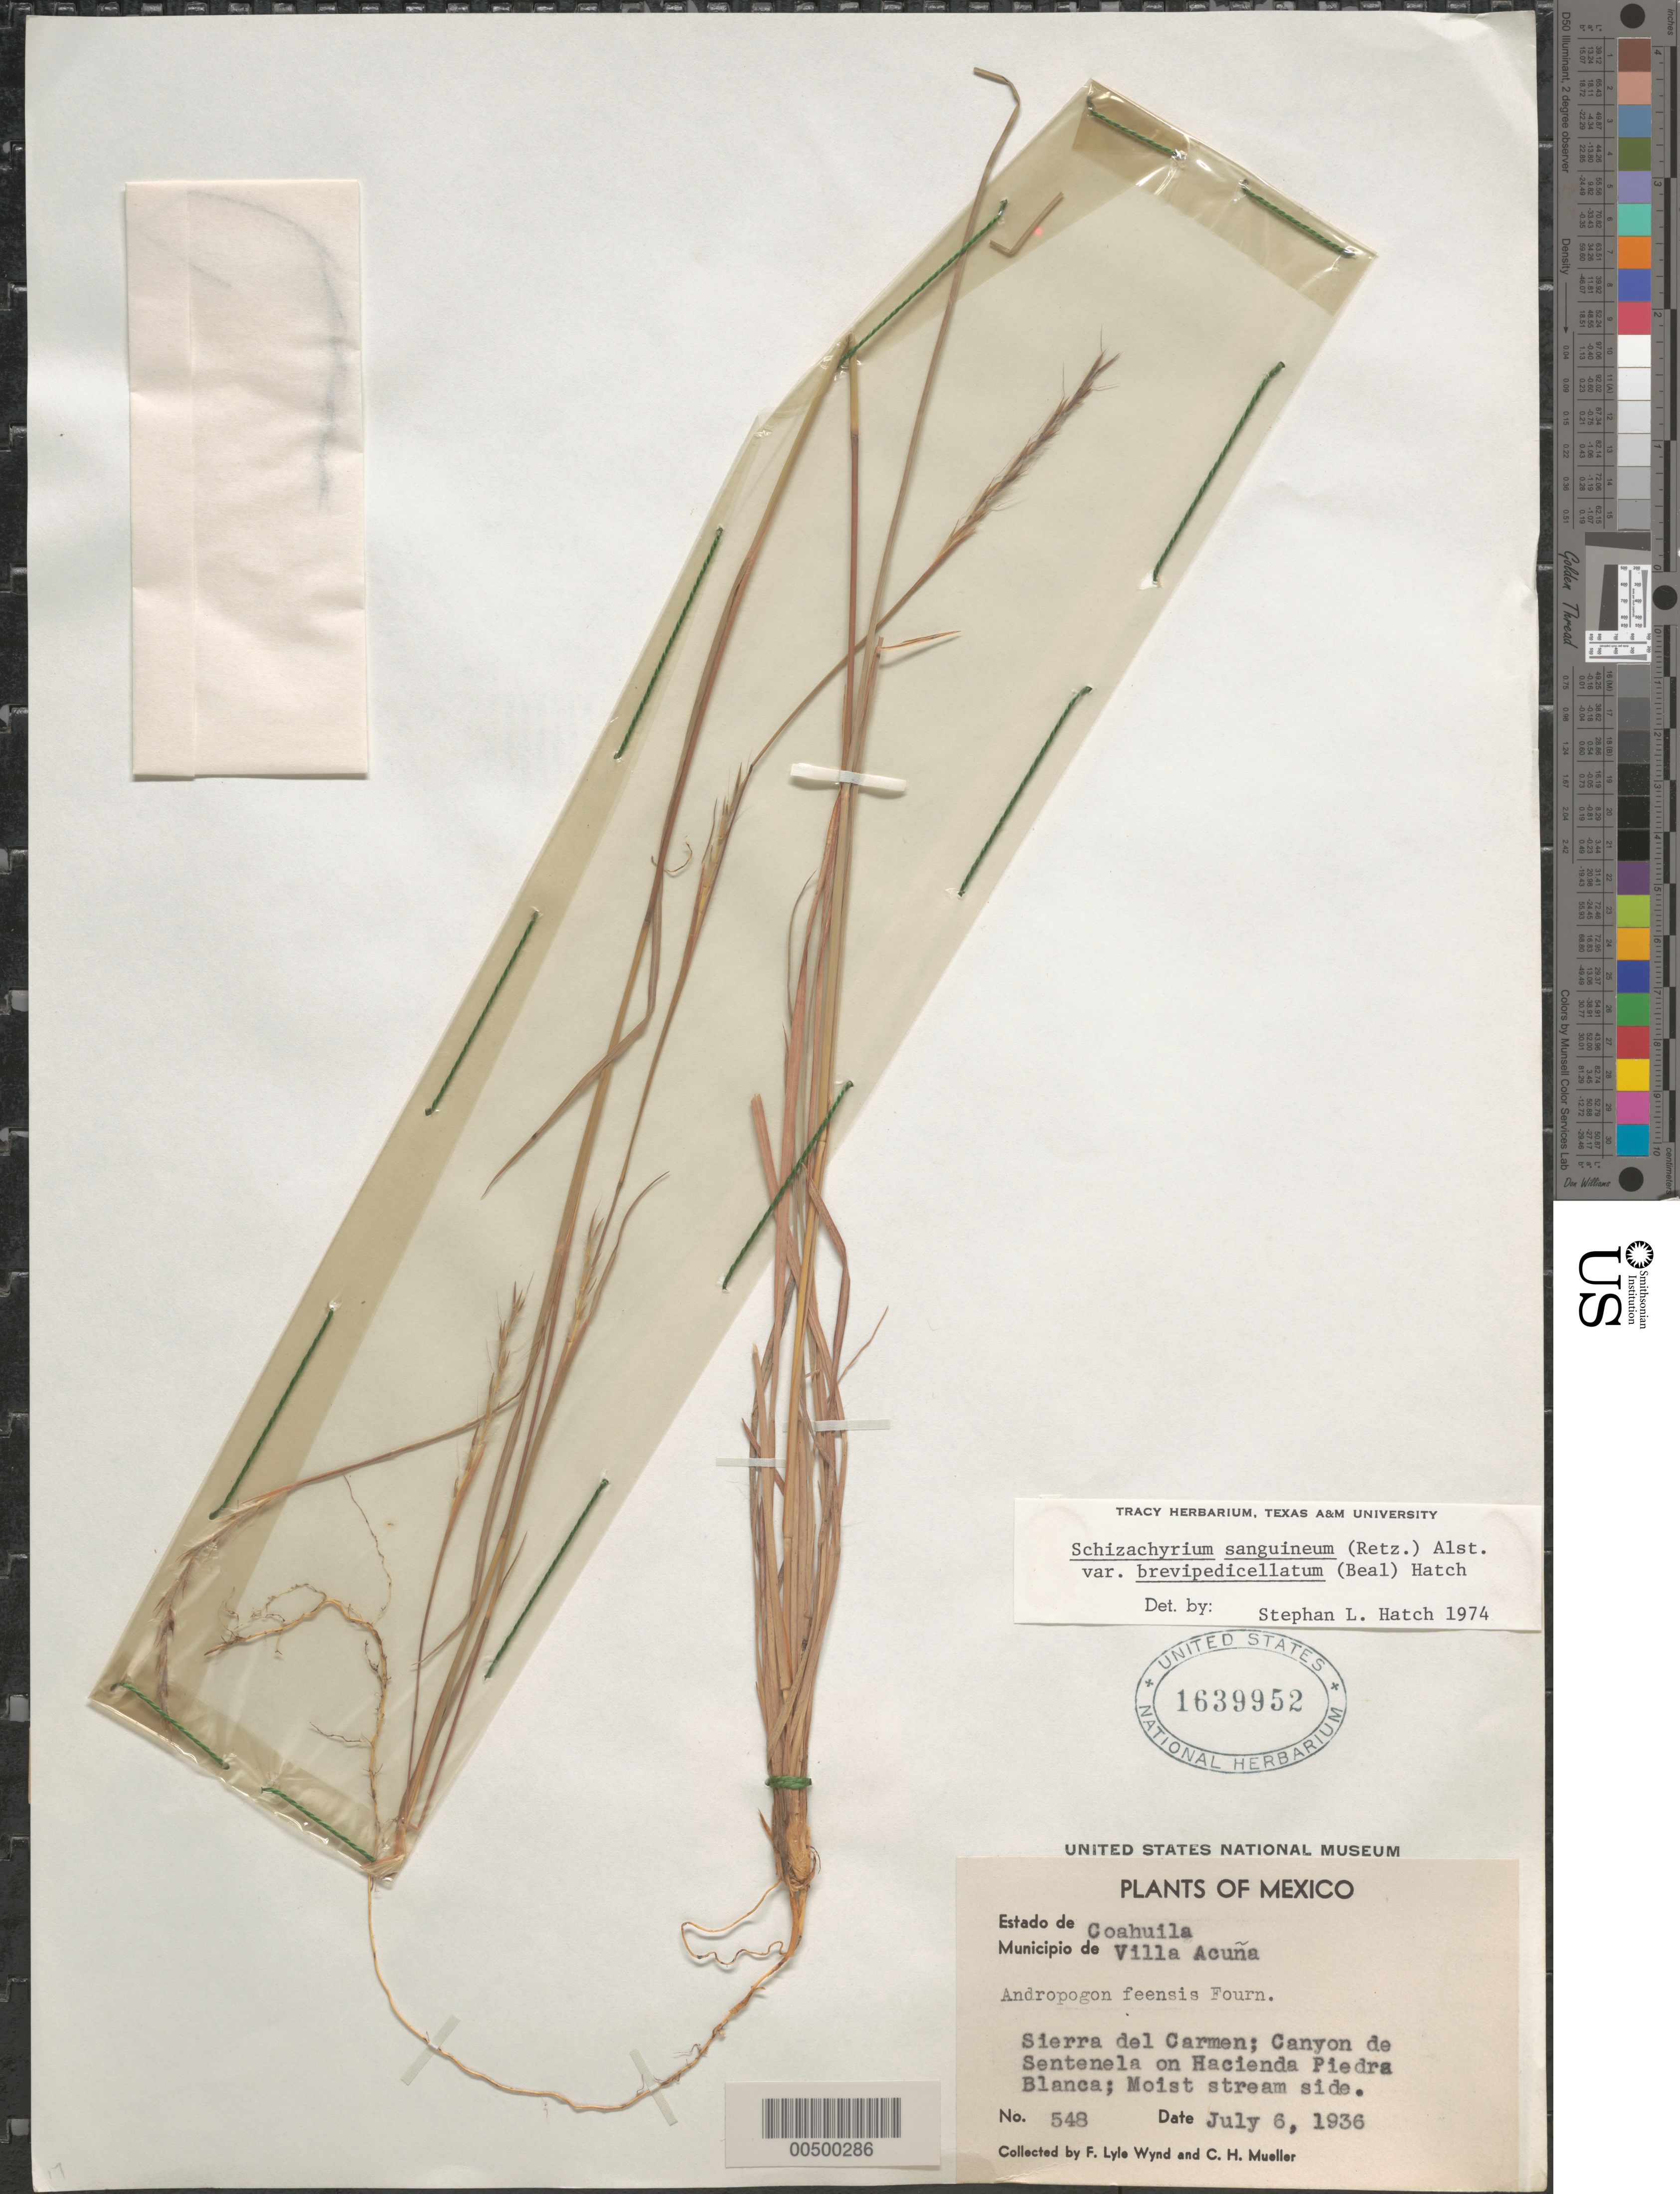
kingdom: Plantae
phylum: Tracheophyta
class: Liliopsida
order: Poales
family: Poaceae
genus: Schizachyrium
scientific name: Schizachyrium sanguineum var. brevipedicellatum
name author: (W.J. Beal) S.L. Hatch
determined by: Hatch, S. L.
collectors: F. L. Wynd & C. H. Muller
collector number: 548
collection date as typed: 6 Jul 1936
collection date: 1936-07-06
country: Mexico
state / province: Coahuila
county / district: Acuña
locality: Sierra del Carmen, Canyon de Sentenela on Hacienda Piedra Blanca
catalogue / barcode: US 1639952